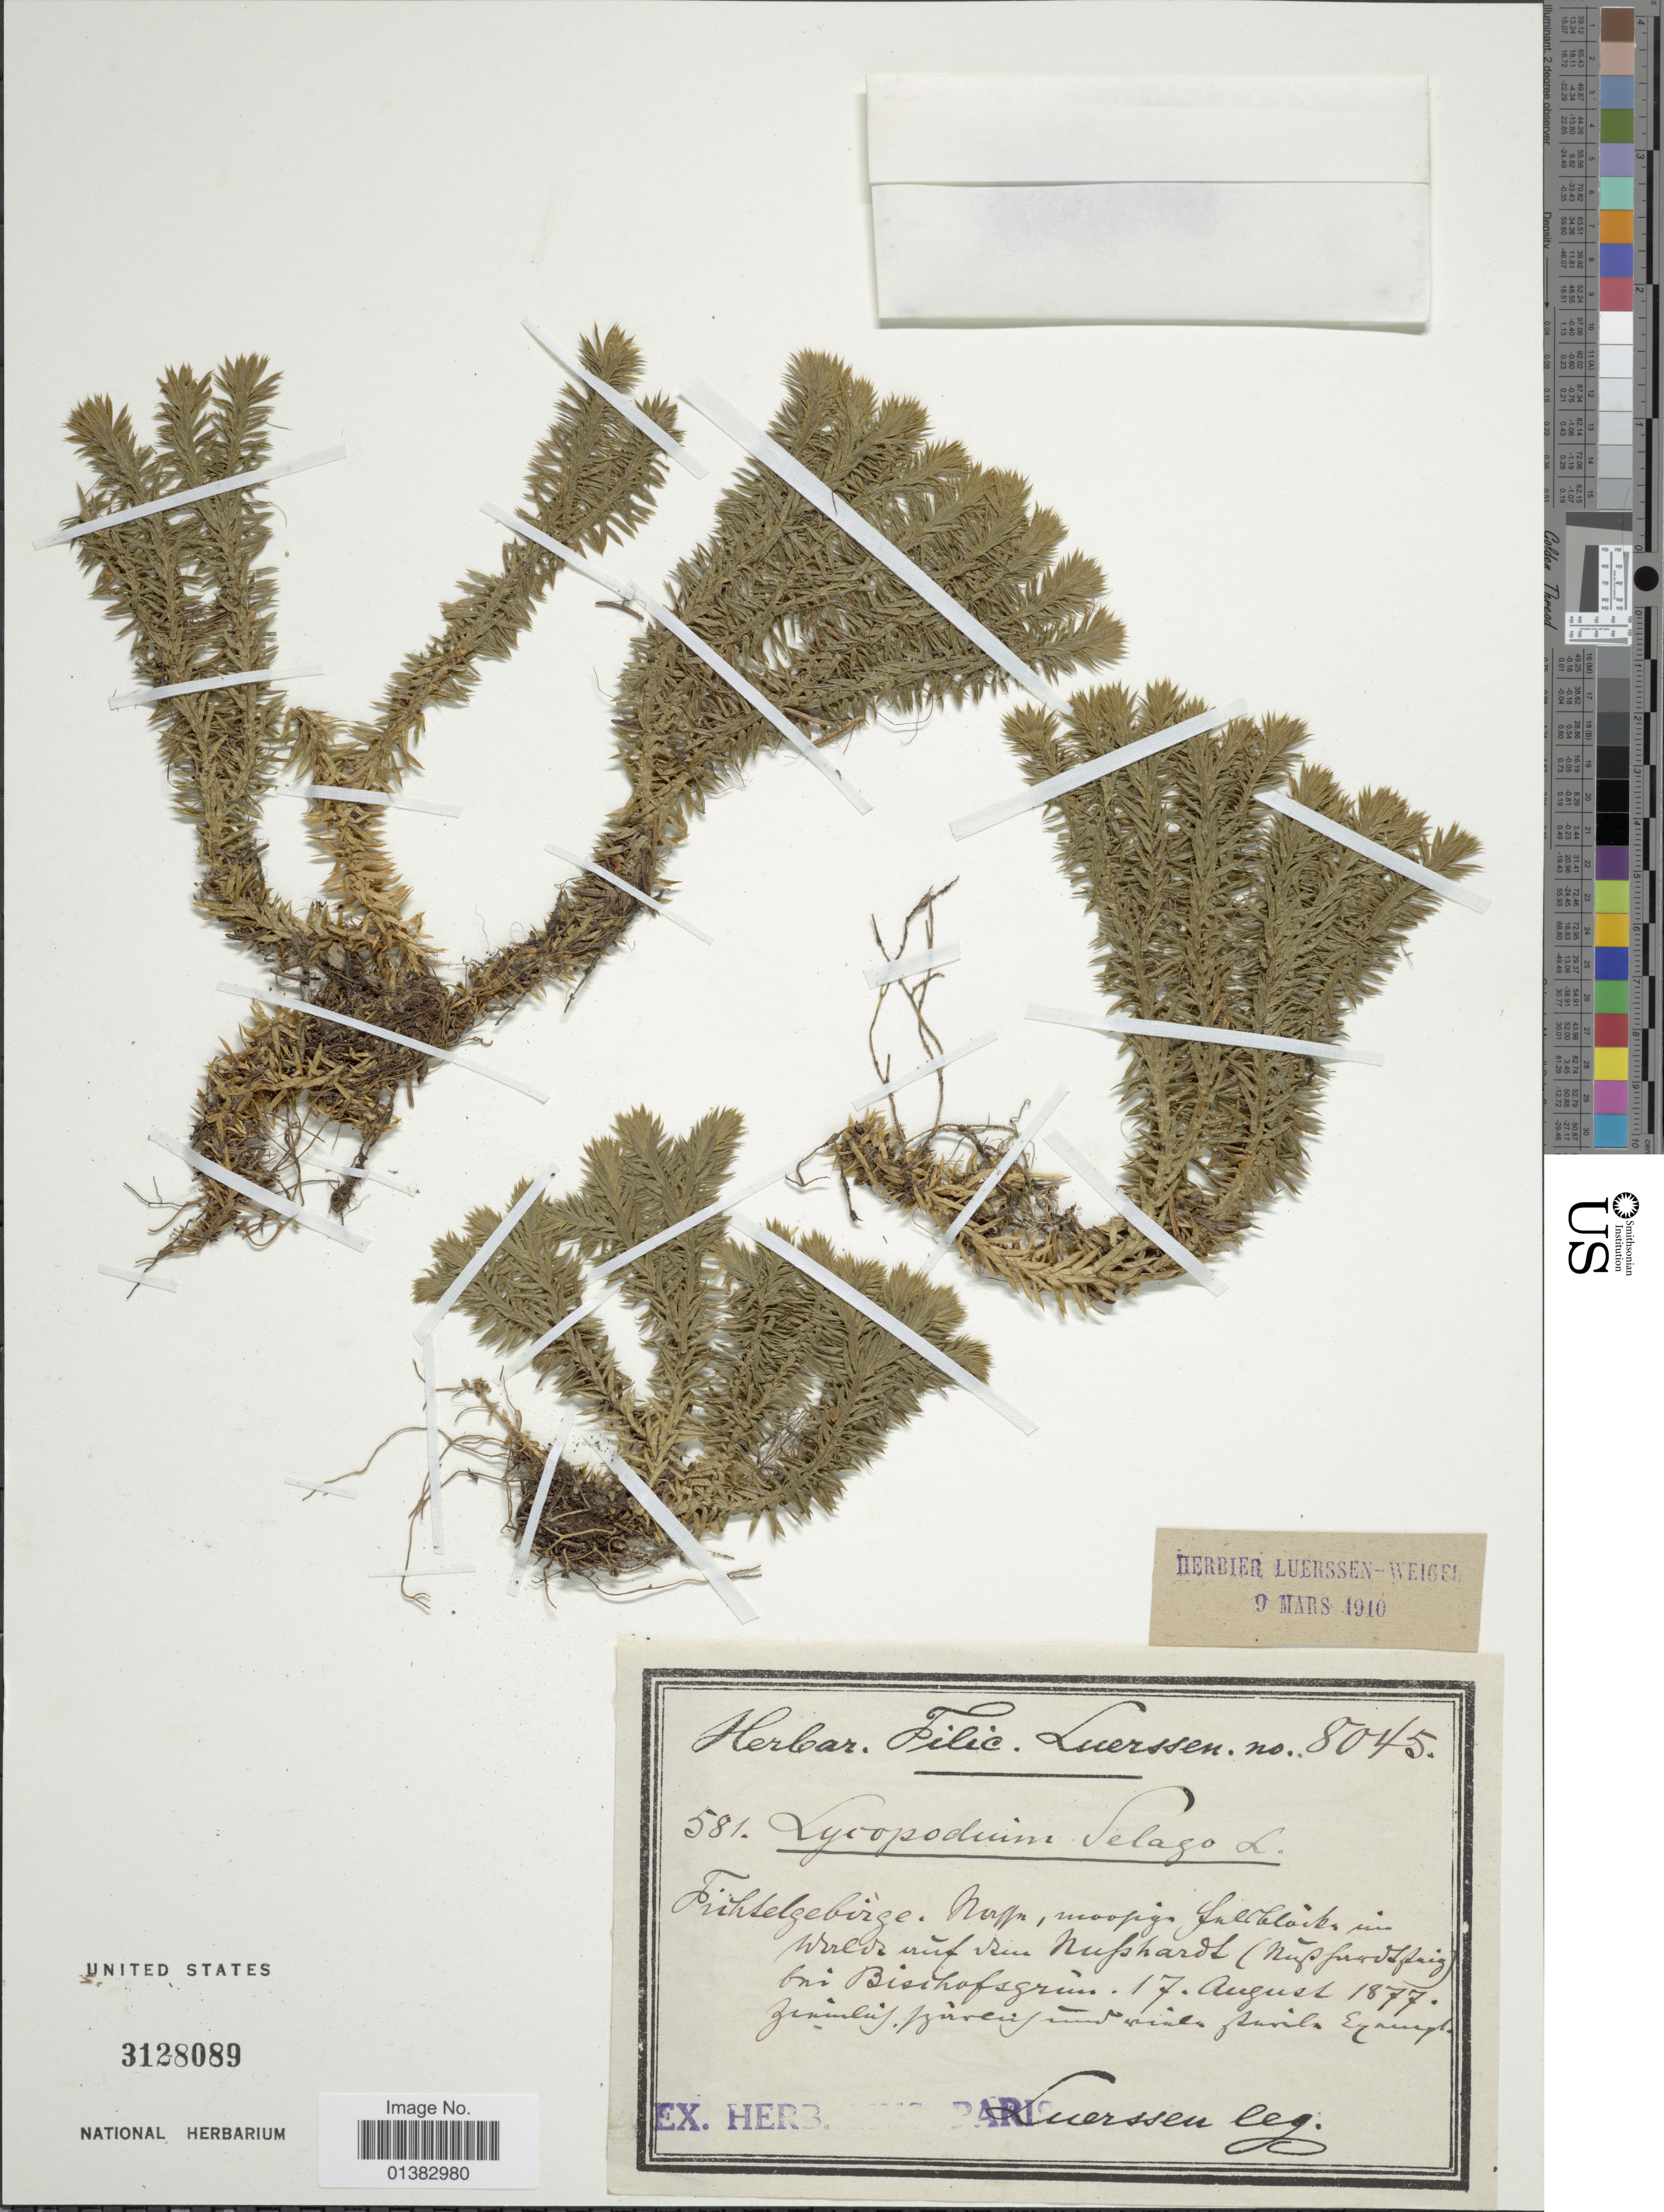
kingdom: Plantae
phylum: Tracheophyta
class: Lycopodiopsida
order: Lycopodiales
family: Lycopodiaceae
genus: Huperzia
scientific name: Huperzia selago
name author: (L.) Bernh. ex Schrank & Mart.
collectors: Leurssen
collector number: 581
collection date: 1877-08-17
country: Germany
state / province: Bayern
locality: Fichtelgebirge, Bischofsgrun [illegible text]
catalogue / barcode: US 3128089